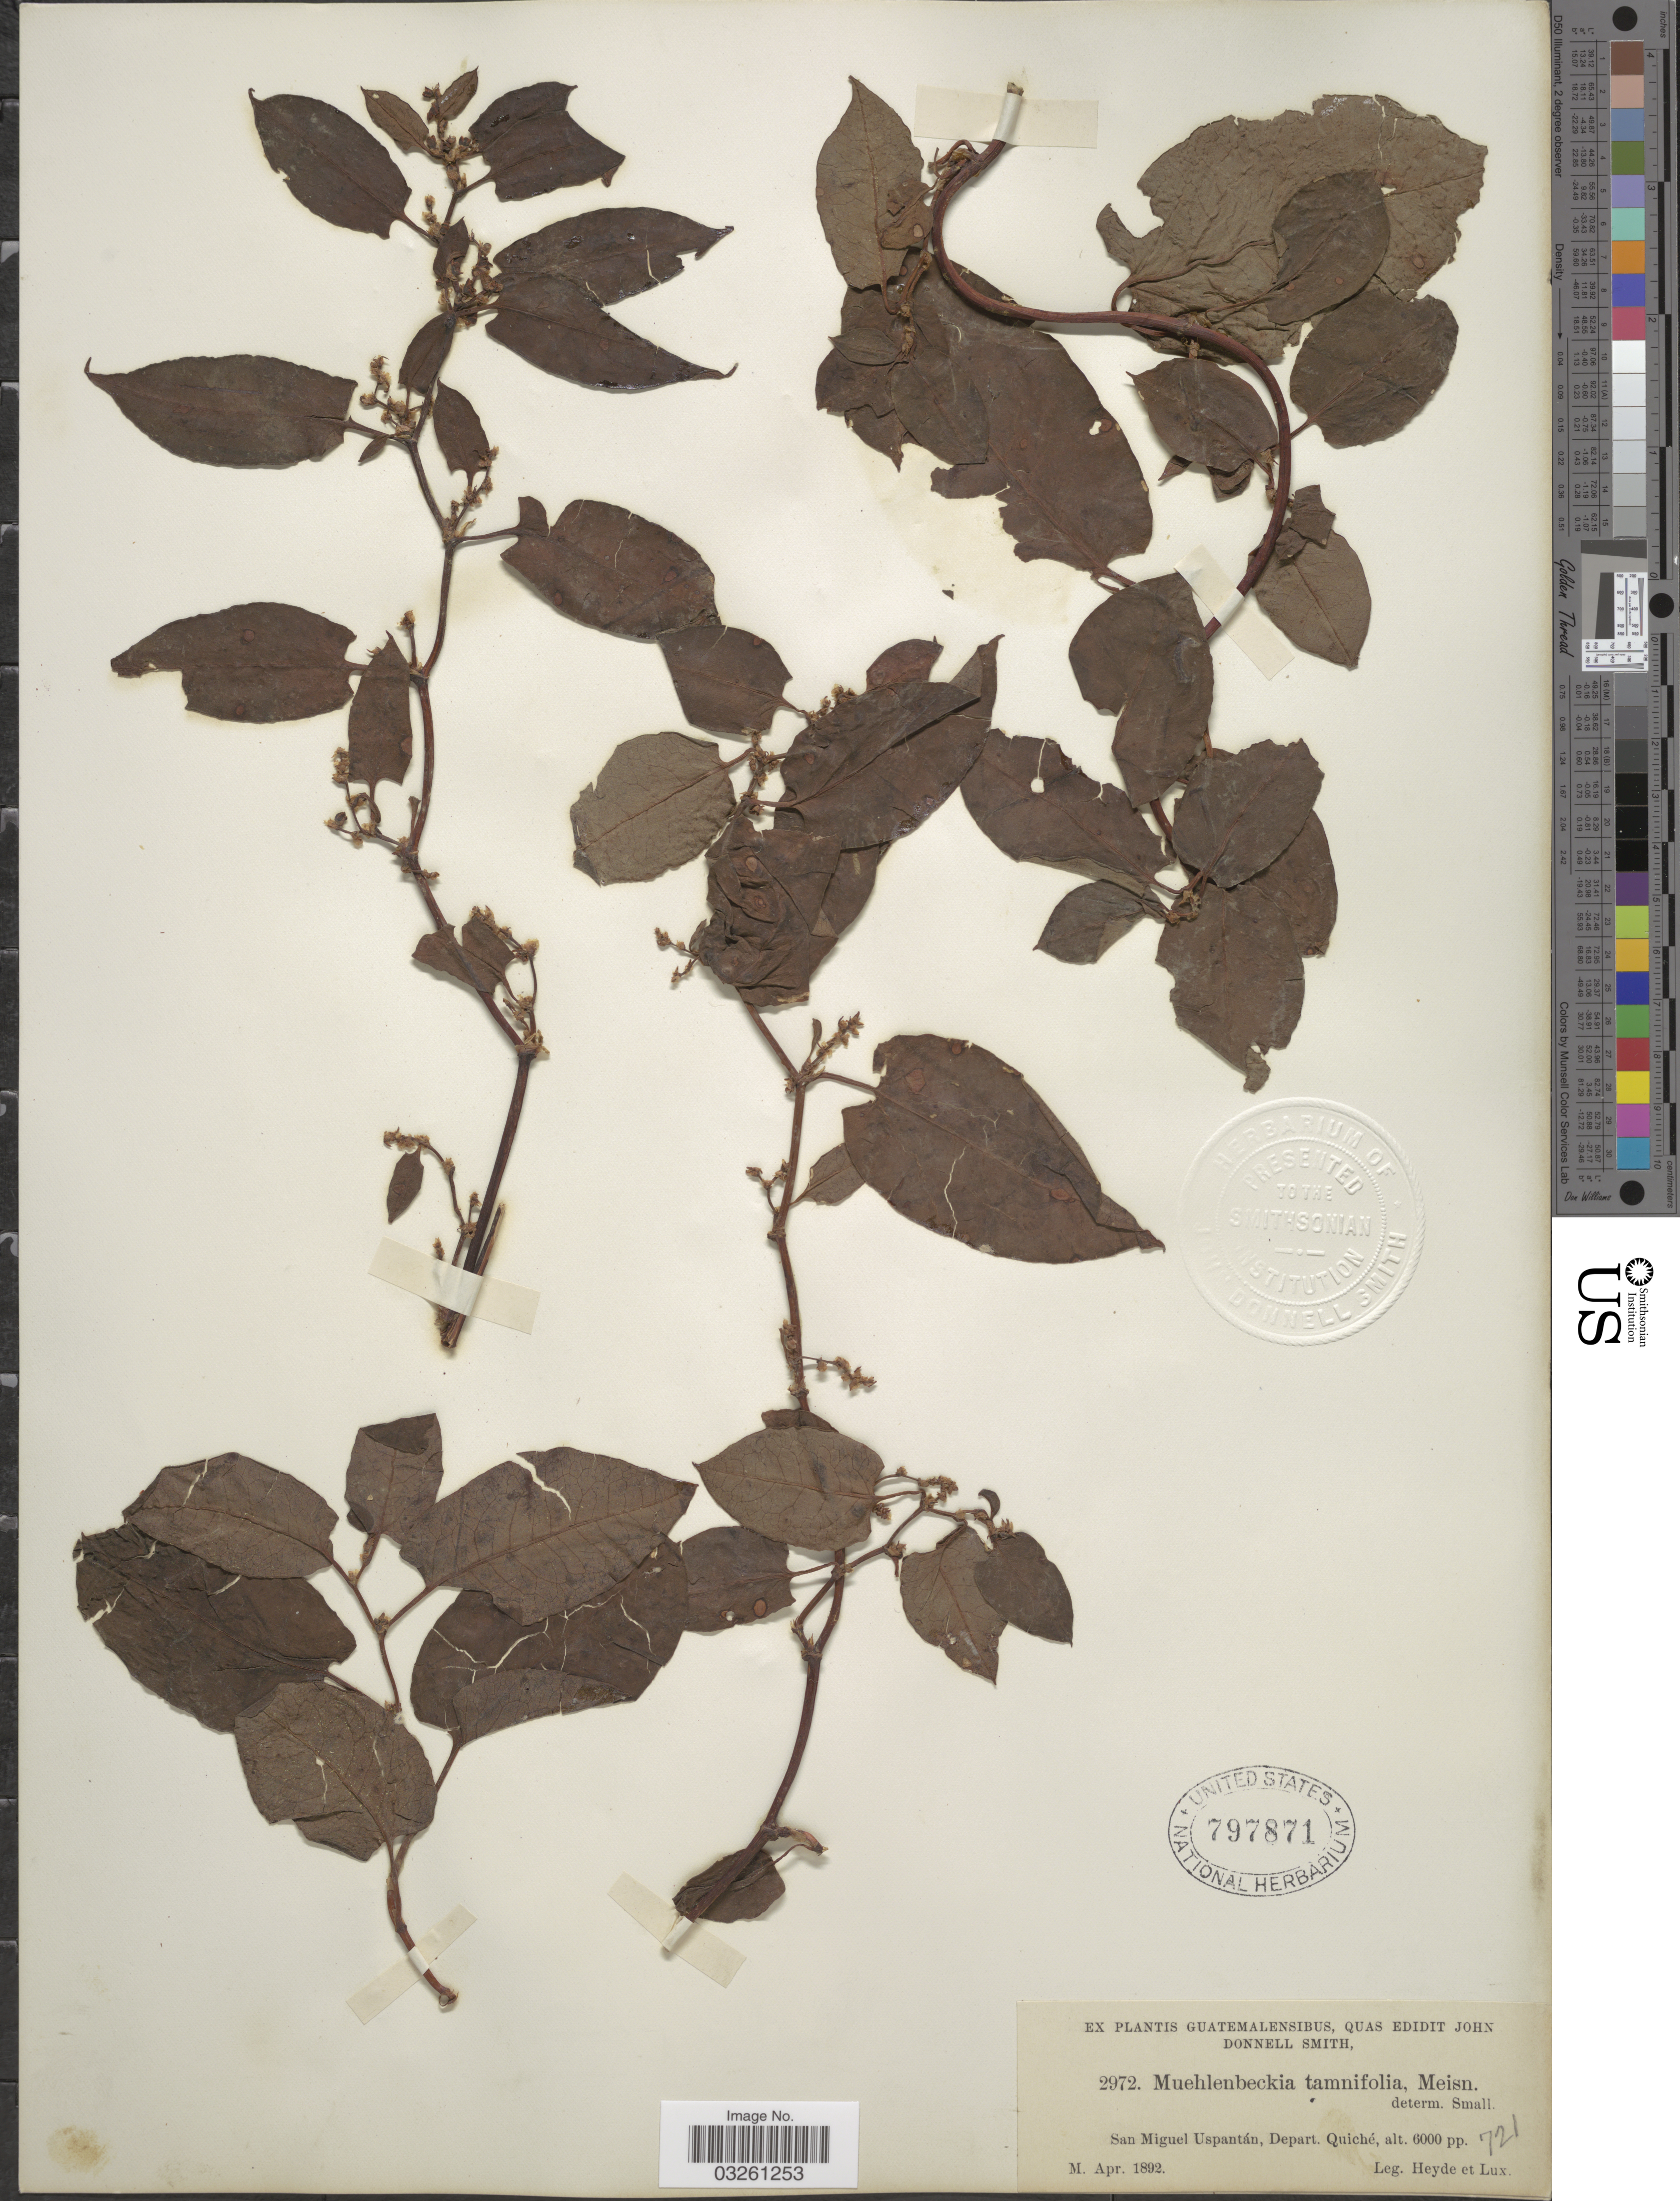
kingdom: Plantae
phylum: Tracheophyta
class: Magnoliopsida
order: Caryophyllales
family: Polygonaceae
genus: Muehlenbeckia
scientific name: Muehlenbeckia tamnifolia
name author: (Kunth) Meisn.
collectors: Heyde & Lux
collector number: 2972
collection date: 1892-04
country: Guatemala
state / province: El Quiché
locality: San Miguel Uspantán, Depart. Quiché.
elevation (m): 1829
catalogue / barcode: US 797871